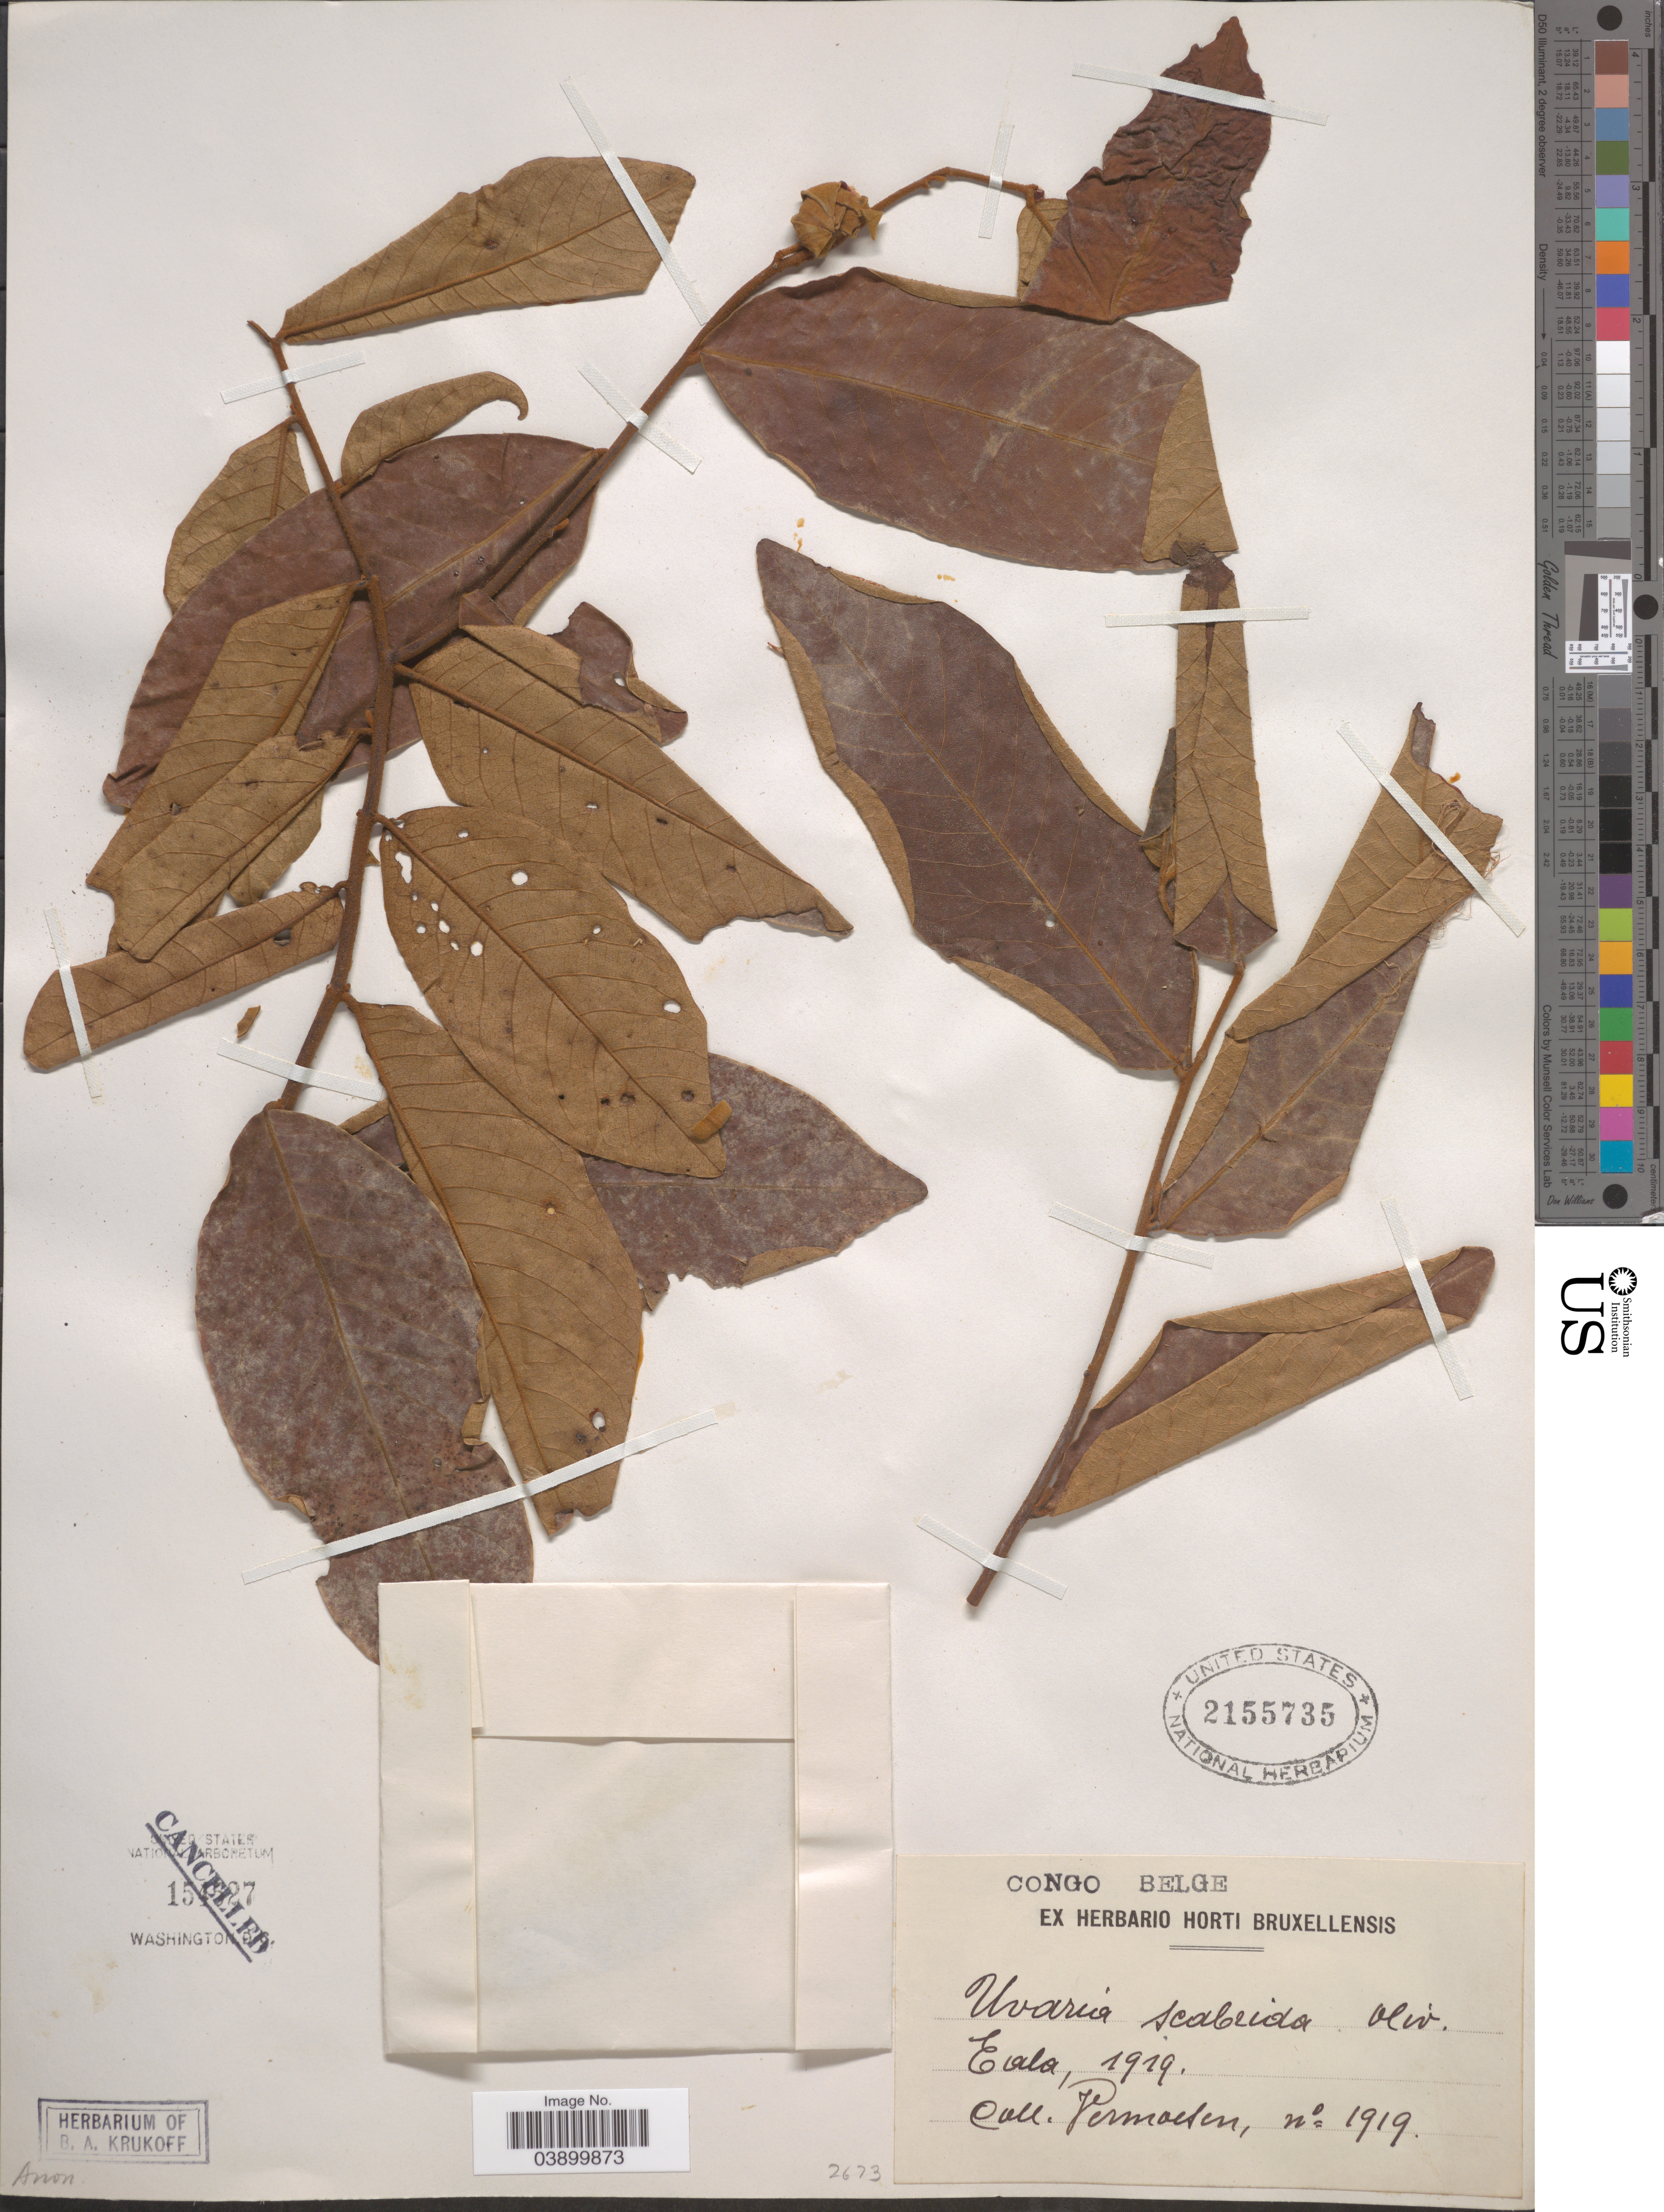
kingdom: Plantae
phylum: Tracheophyta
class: Magnoliopsida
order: Magnoliales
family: Annonaceae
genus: Uvaria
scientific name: Uvaria scabrida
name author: Oliv.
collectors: -- Vermoesen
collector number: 1919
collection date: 1919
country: Congo, Democratic Republic of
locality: Congo Belge. Eala.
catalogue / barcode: US 2155735